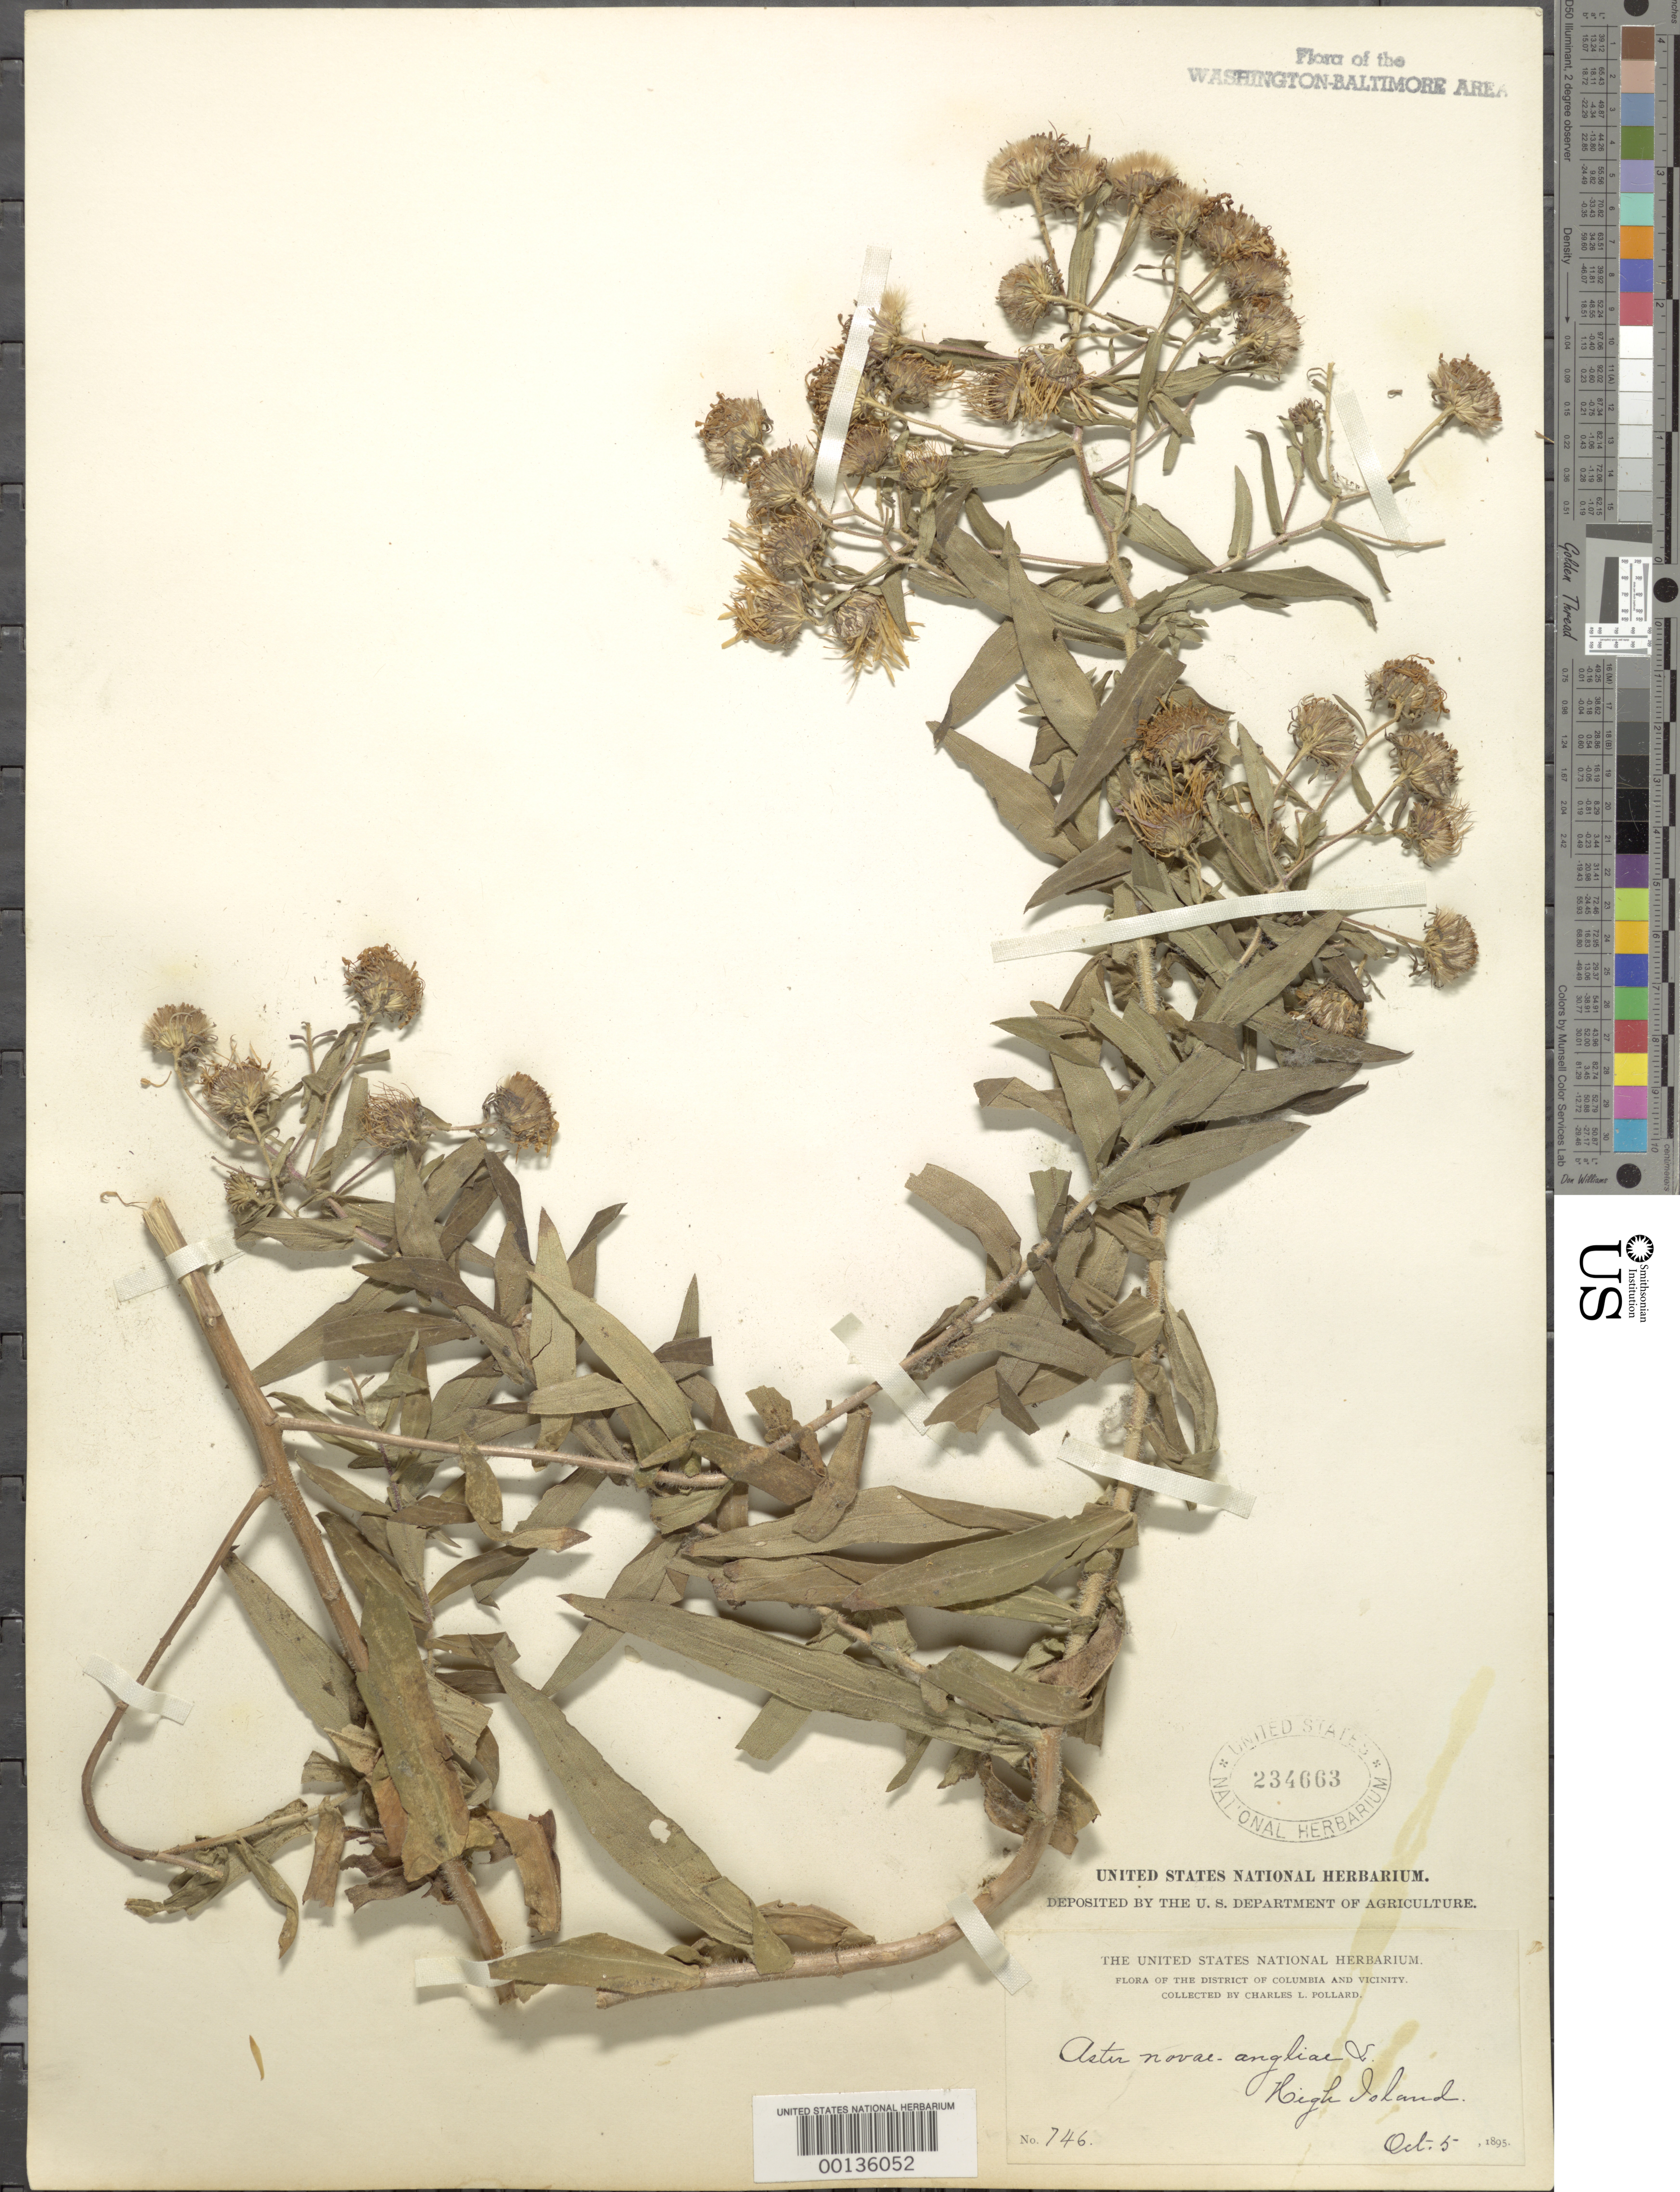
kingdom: Plantae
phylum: Tracheophyta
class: Magnoliopsida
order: Asterales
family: Asteraceae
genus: Symphyotrichum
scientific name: Symphyotrichum novae-angliae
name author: (L.) G.L. Nesom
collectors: C. L. Pollard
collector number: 746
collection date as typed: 05 Oct 1895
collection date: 1895-10-05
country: United States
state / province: Maryland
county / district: Montgomery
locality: High Island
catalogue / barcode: US 234663